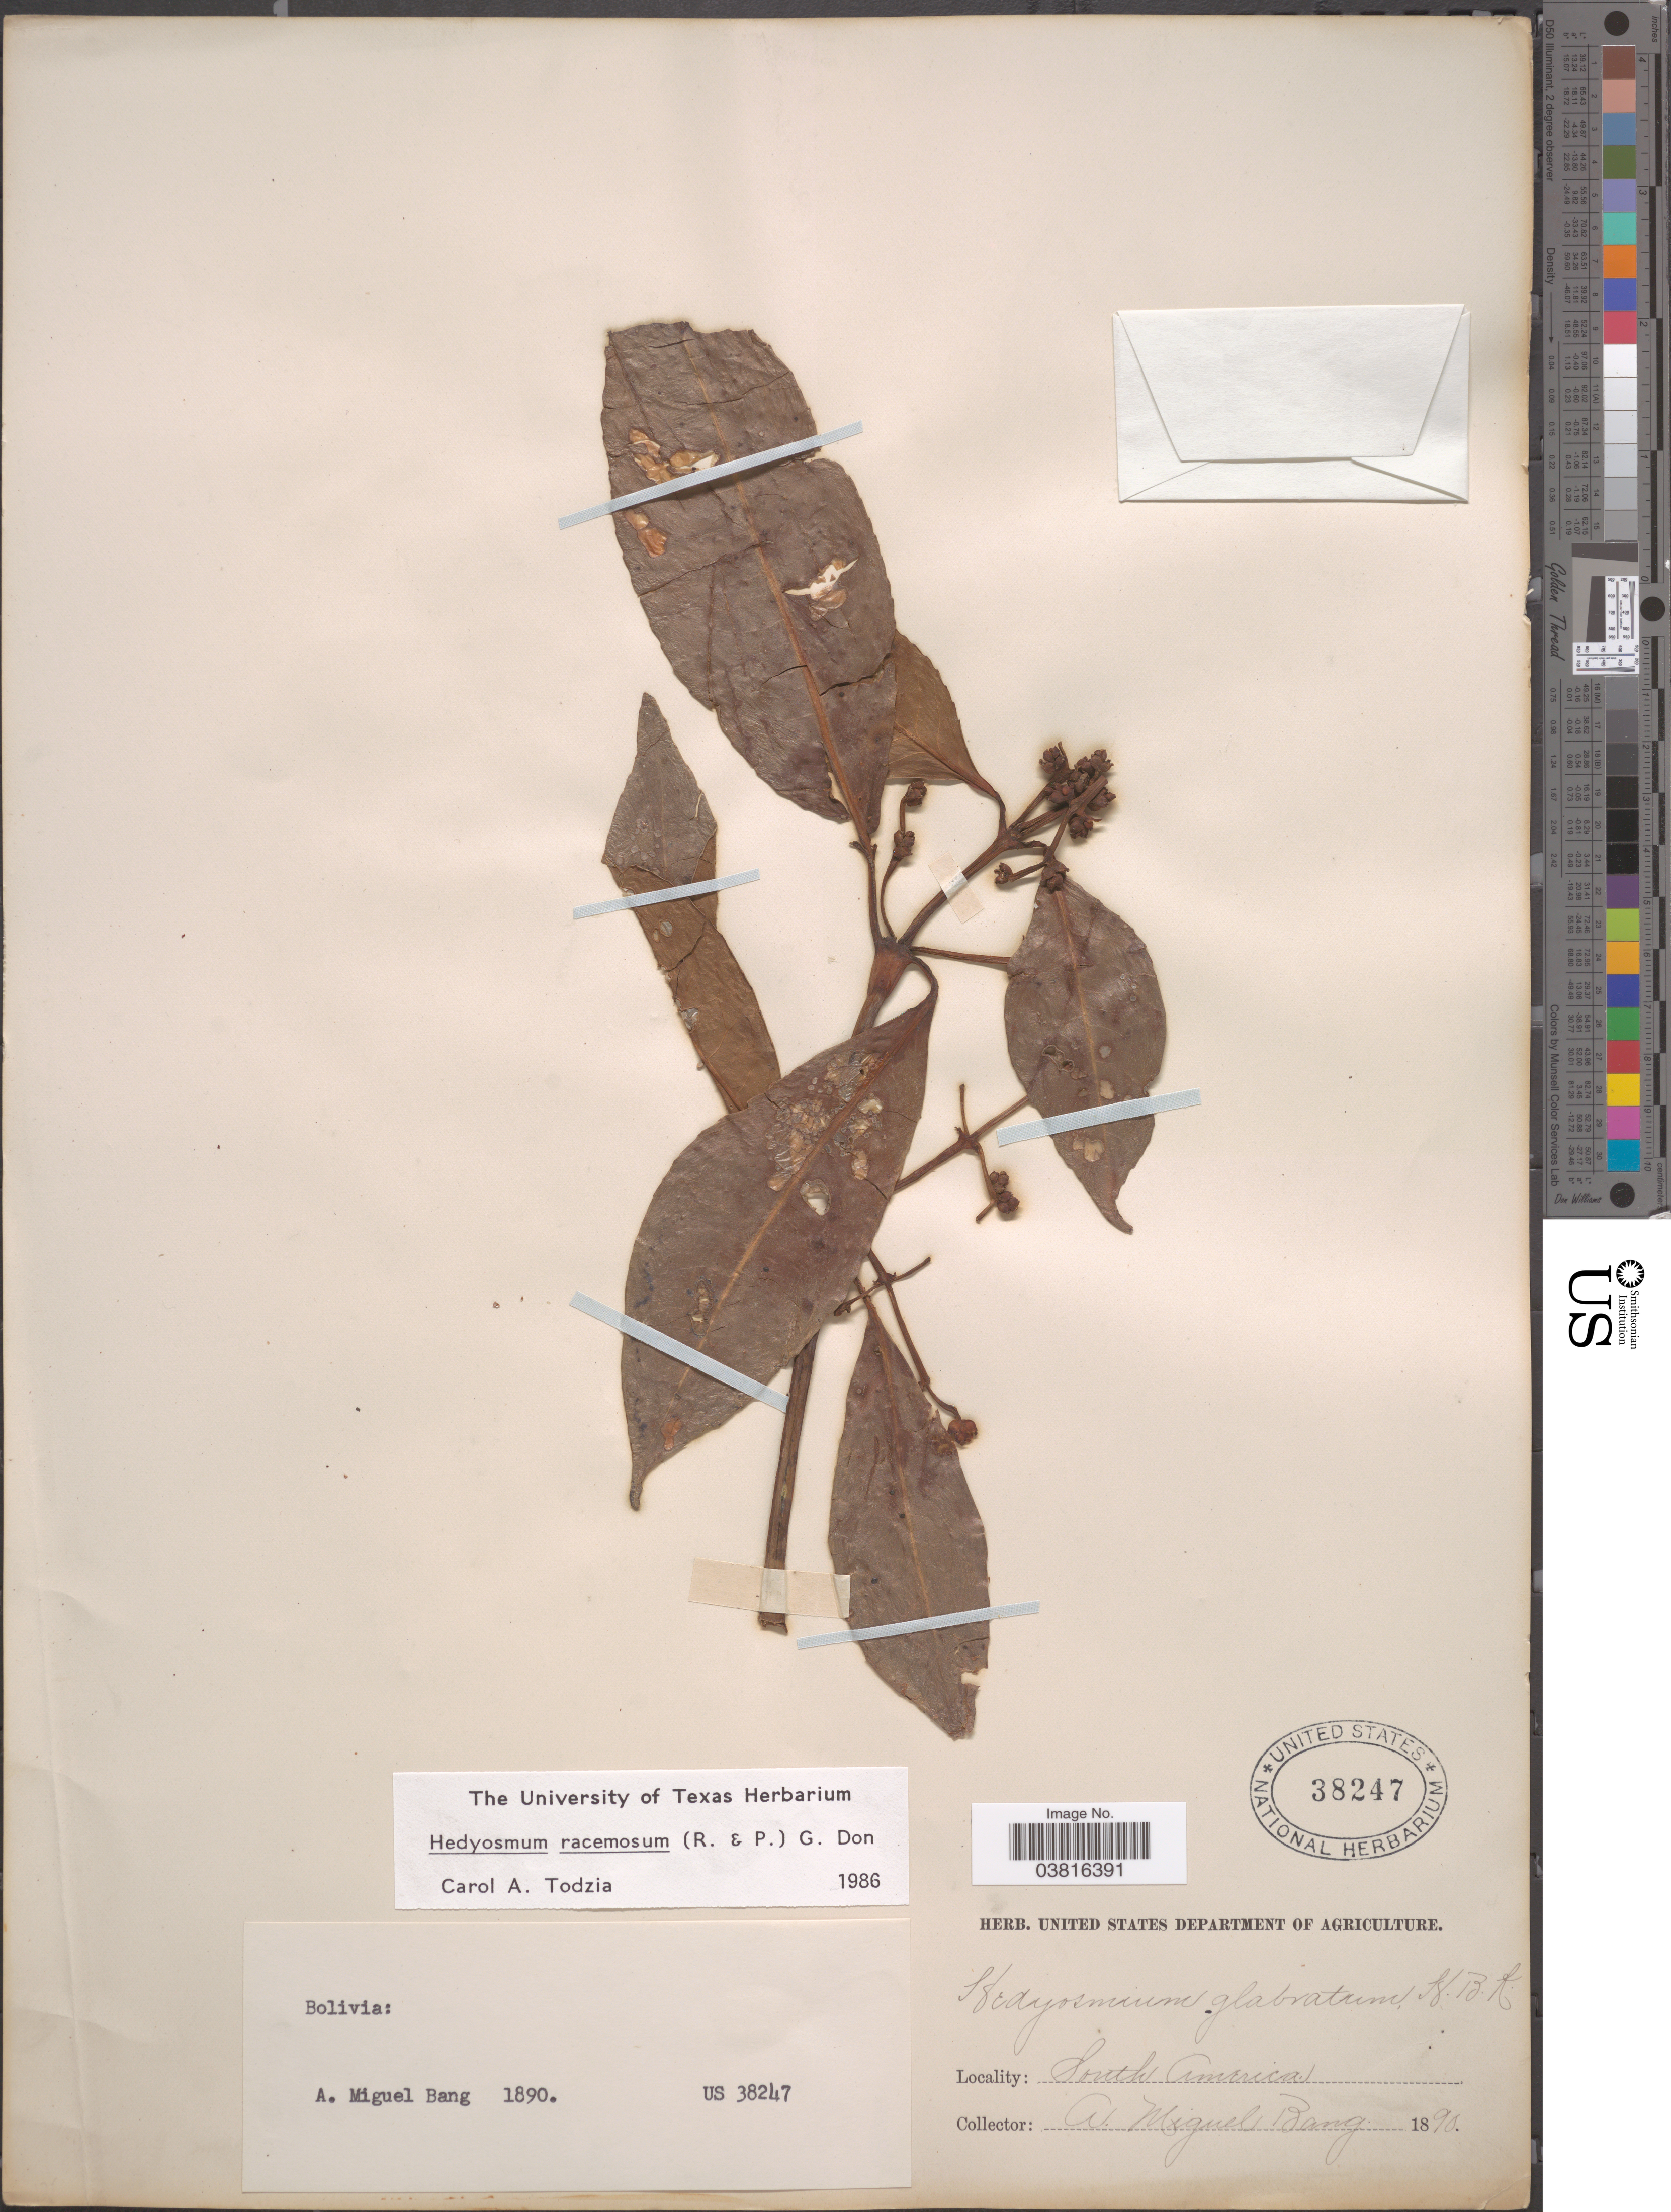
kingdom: Plantae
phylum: Tracheophyta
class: Magnoliopsida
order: Chloranthales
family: Chloranthaceae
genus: Hedyosmum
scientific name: Hedyosmum racemosum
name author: (Ruiz & Pav.) G. Don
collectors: M. Bang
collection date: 1890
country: Bolivia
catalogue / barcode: US 38247